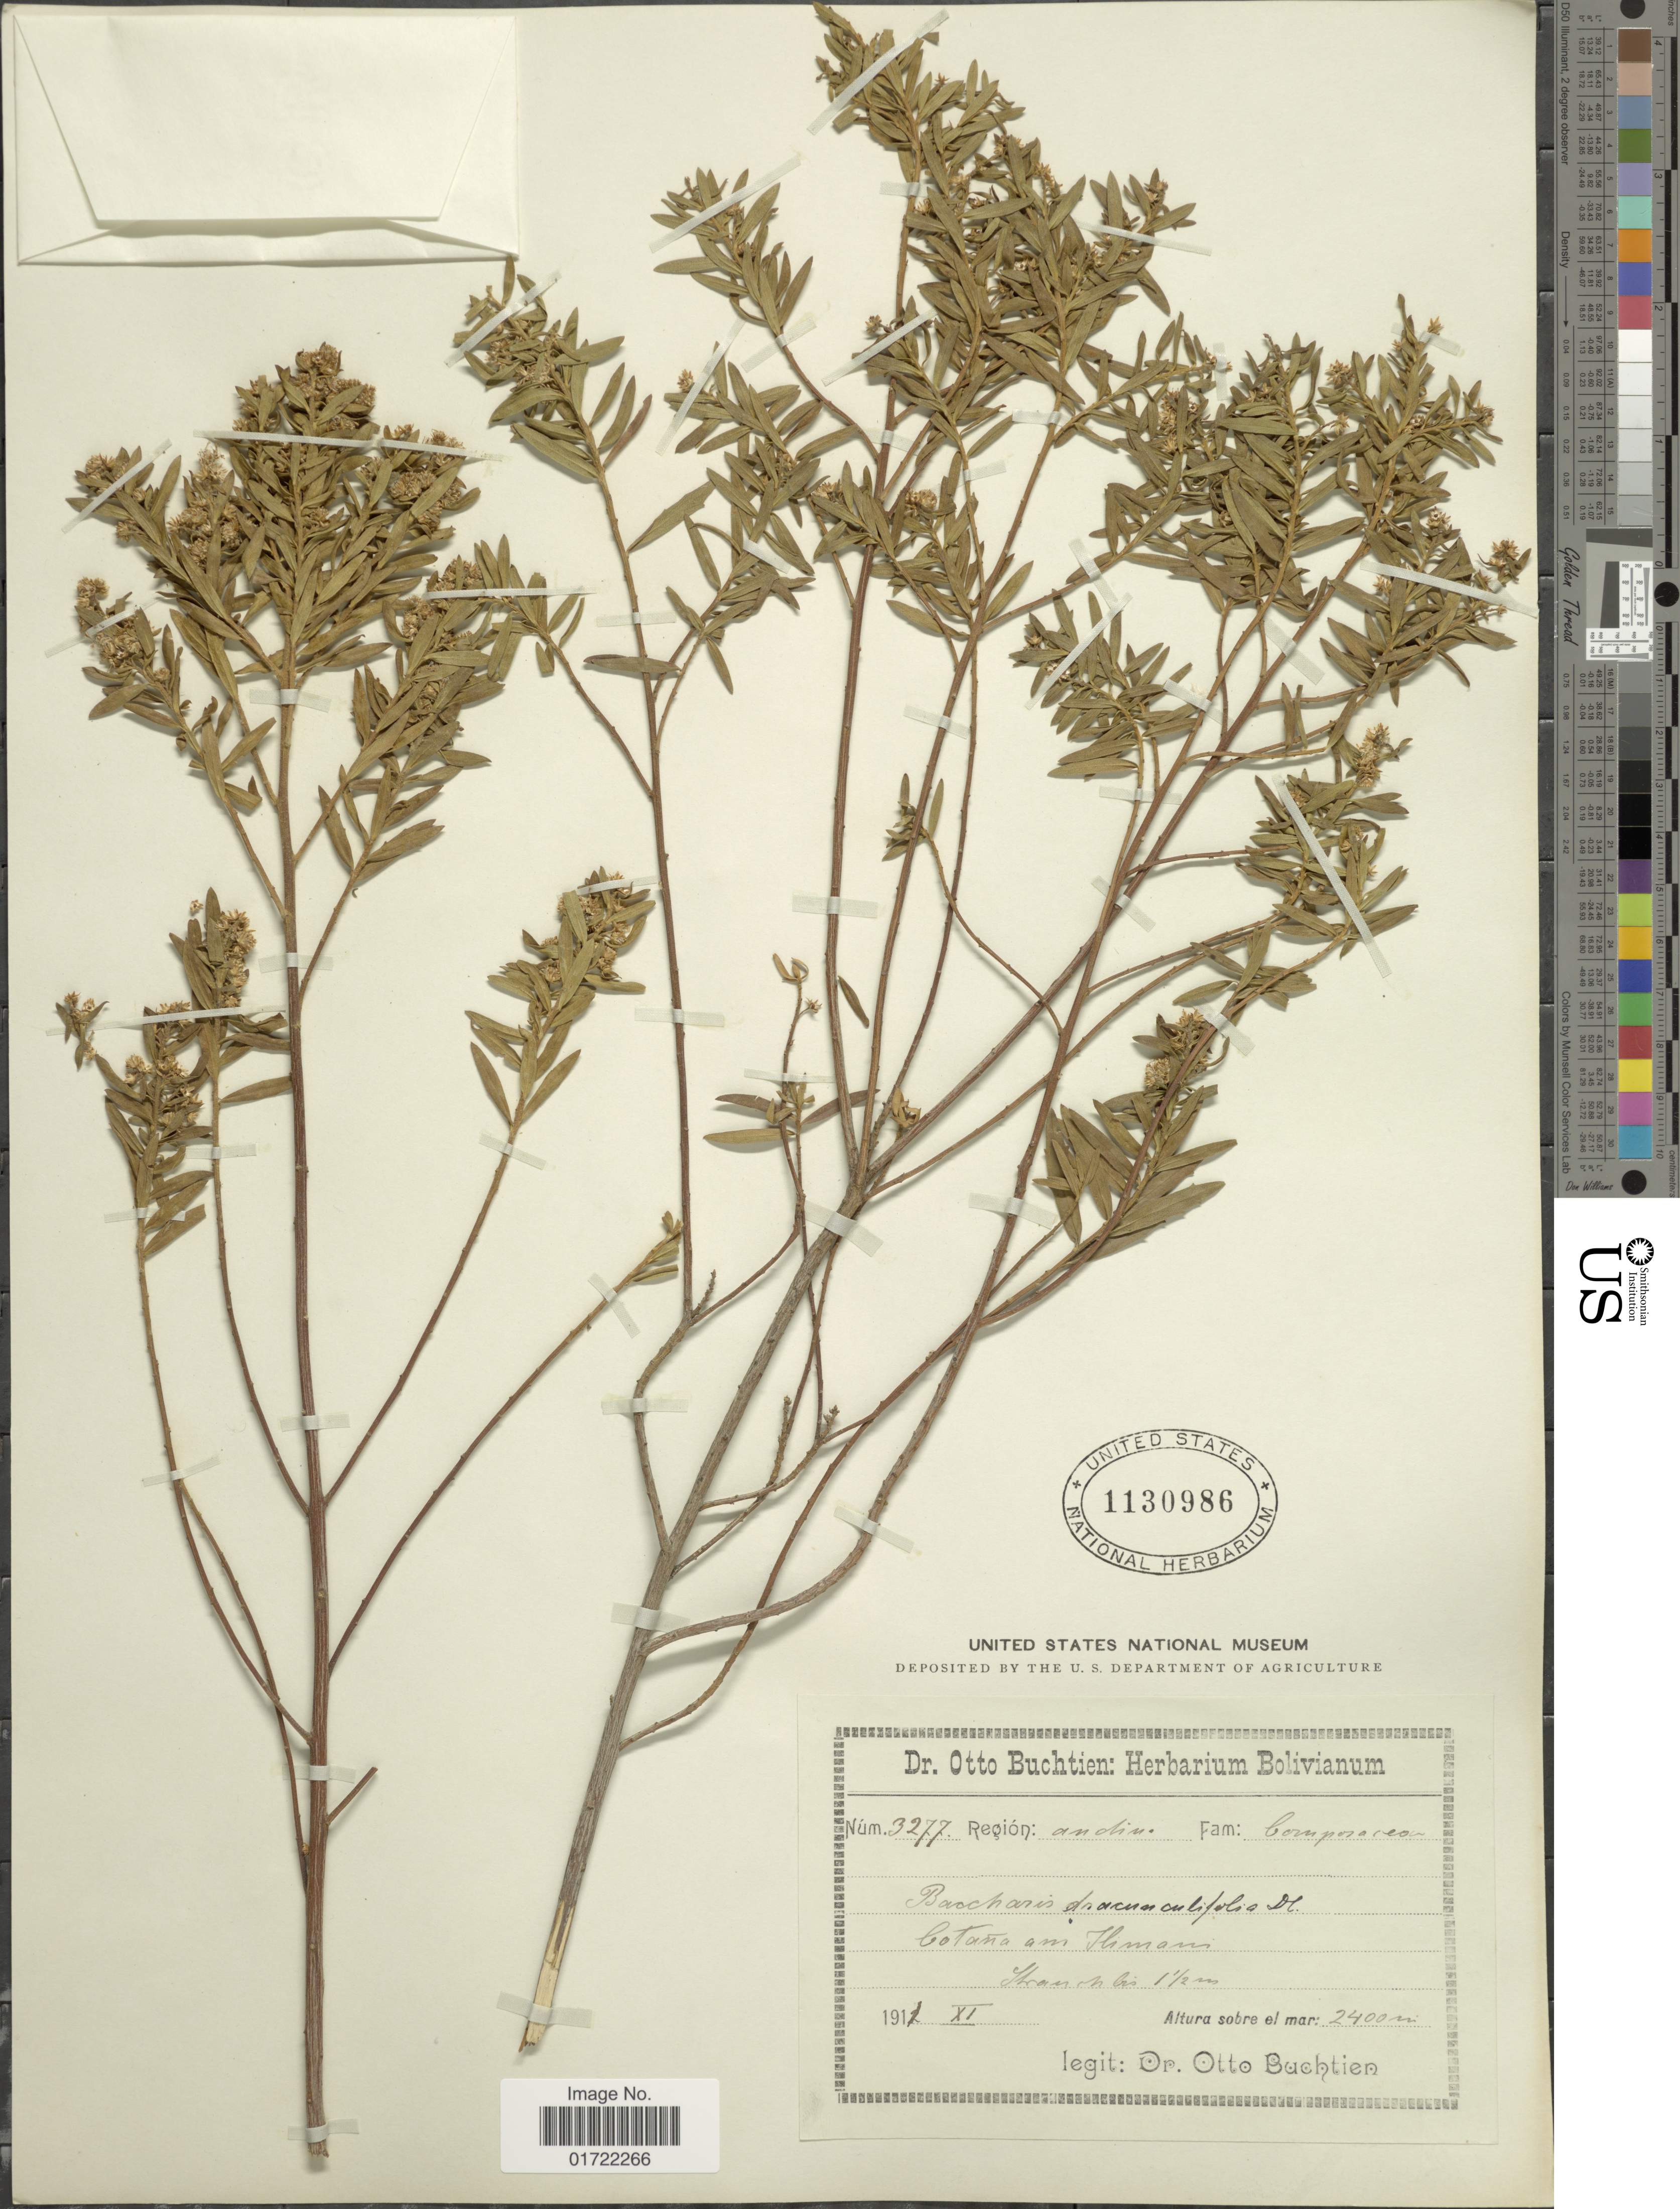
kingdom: Plantae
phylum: Tracheophyta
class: Magnoliopsida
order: Asterales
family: Asteraceae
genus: Baccharis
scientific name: Baccharis dracunculifolia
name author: DC.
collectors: O. Buchtien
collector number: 3277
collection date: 1911-11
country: Bolivia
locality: Cotana am Thomani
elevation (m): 2400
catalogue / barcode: US 1130986